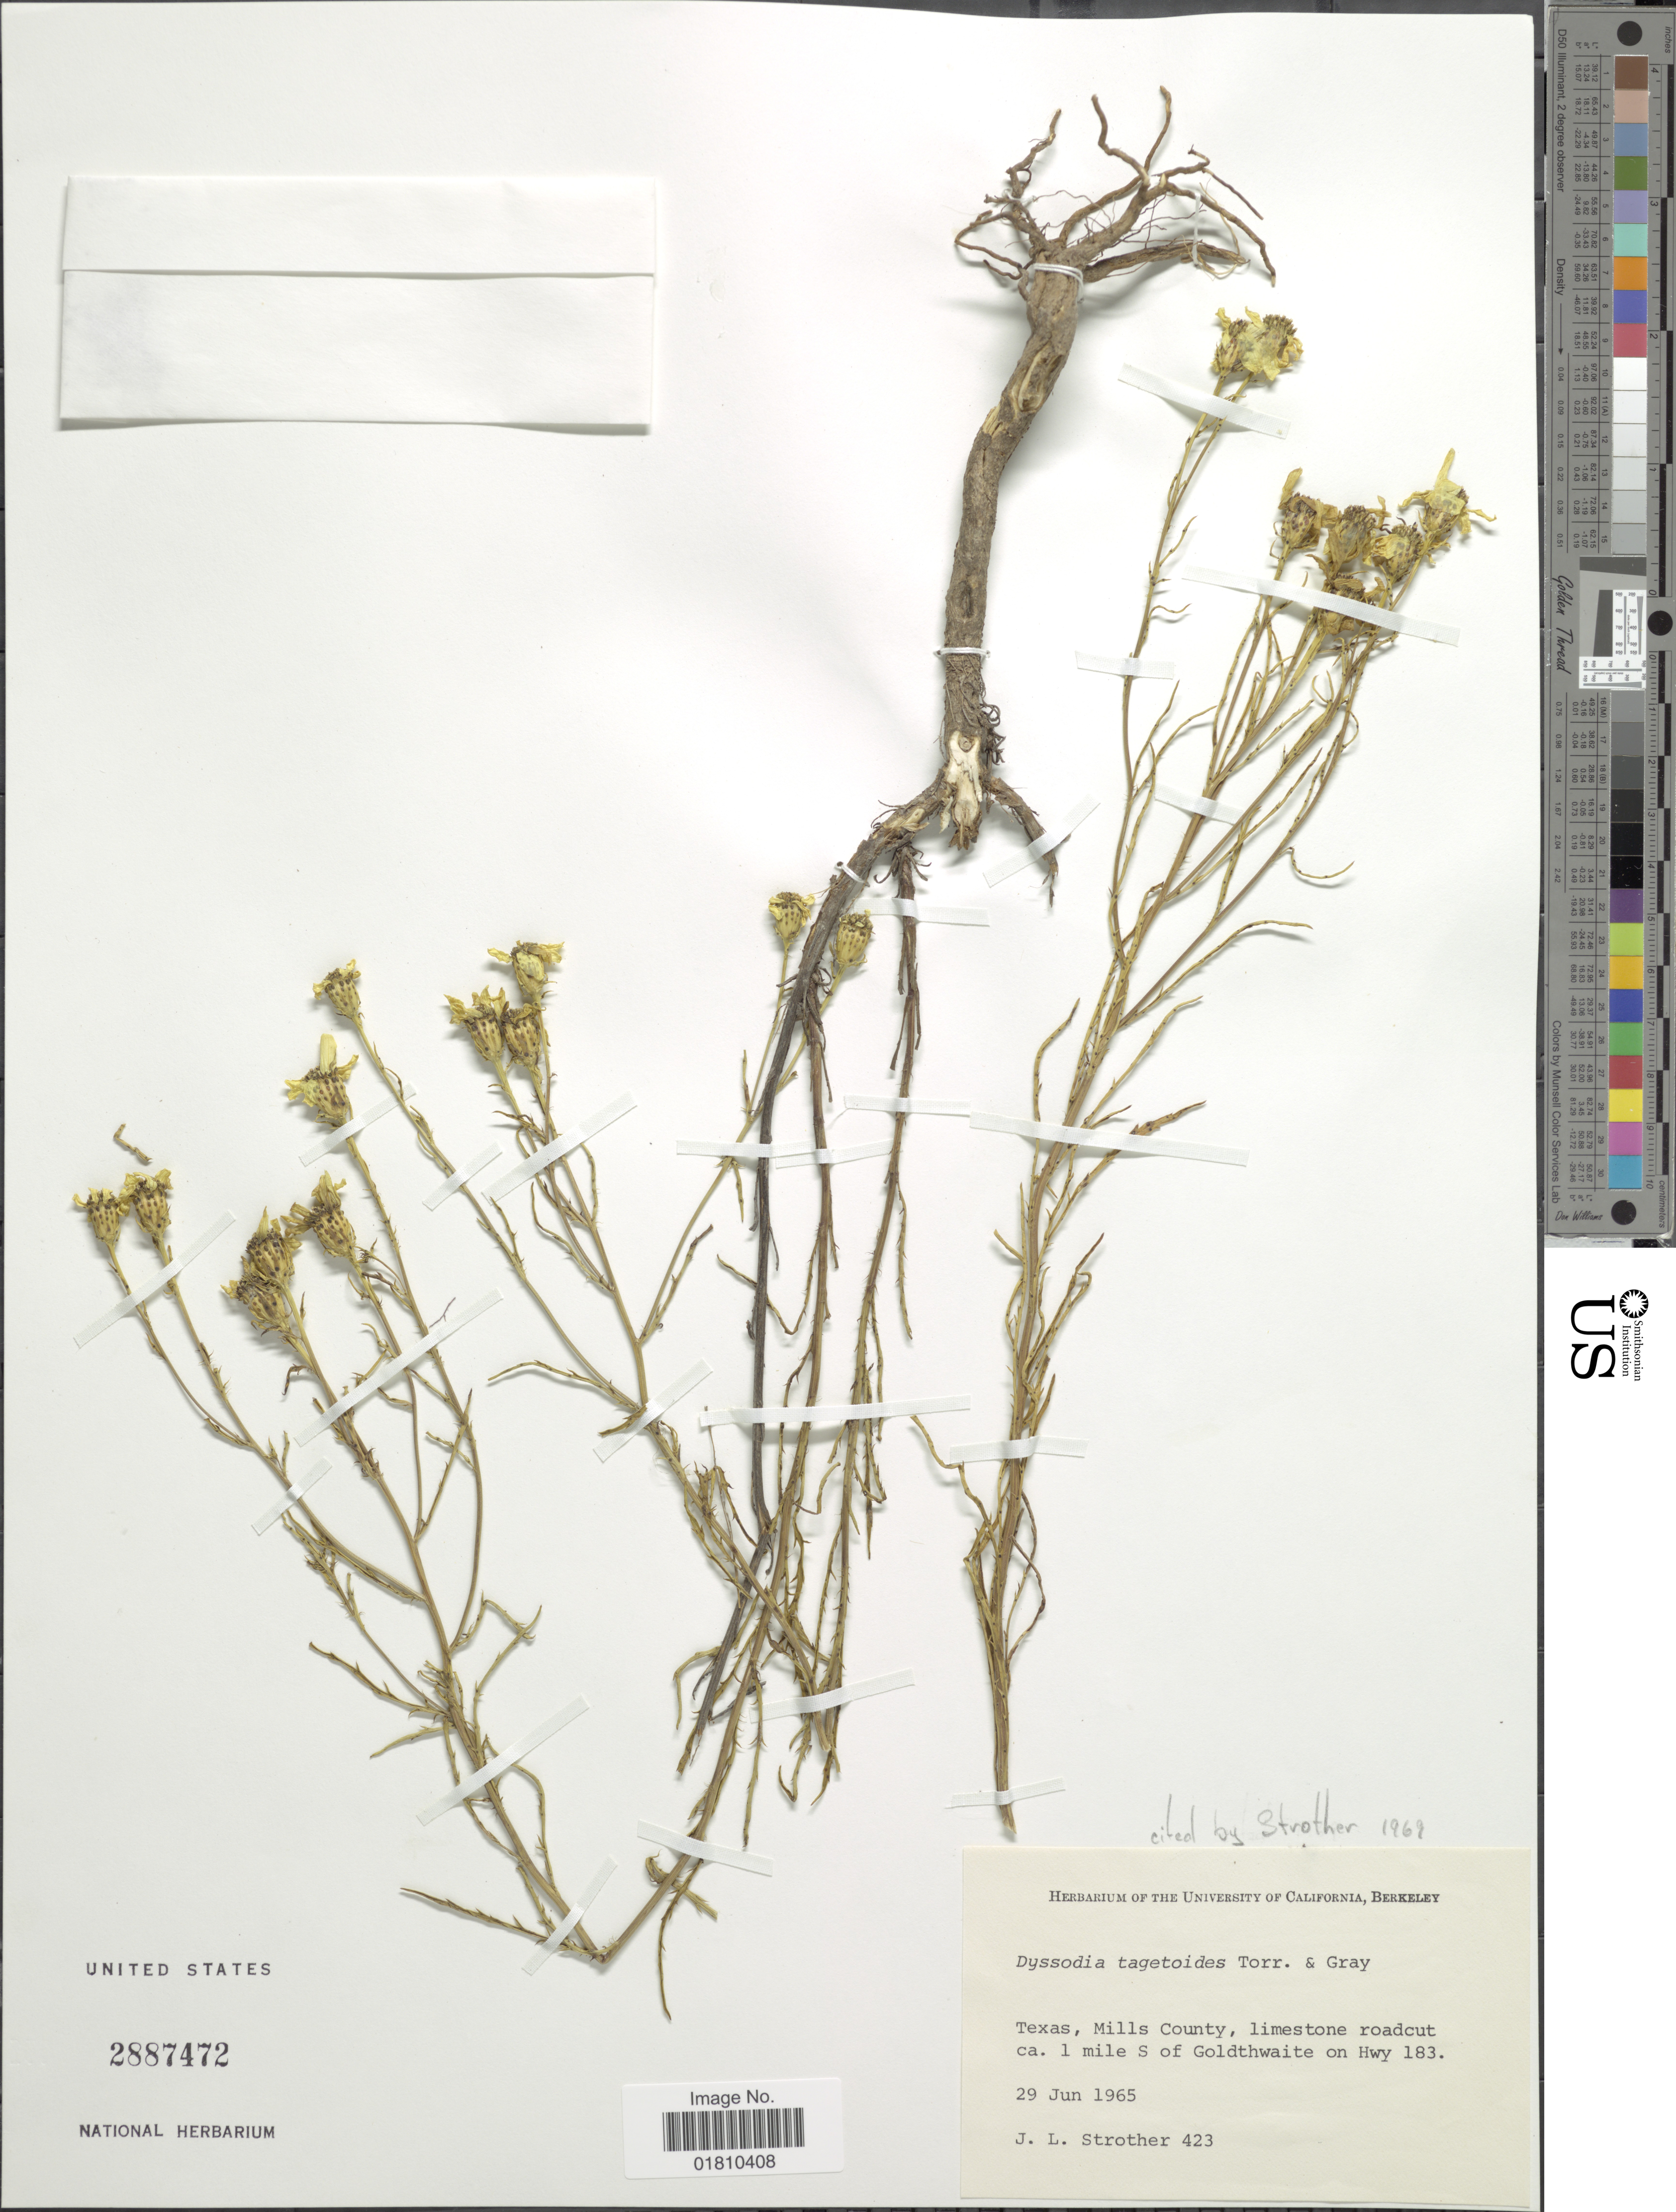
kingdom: Plantae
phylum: Tracheophyta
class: Magnoliopsida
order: Asterales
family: Asteraceae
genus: Dysodiopsis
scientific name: Dysodiopsis tagetoides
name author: (Torr. & A. Gray) Rydb.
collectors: J. L. Strother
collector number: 423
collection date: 1965-06-29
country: United States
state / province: Texas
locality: Mills County, limestone roadcutt ca. 1 mile S of Goldthwaite on HWy 183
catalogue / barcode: US 2887472